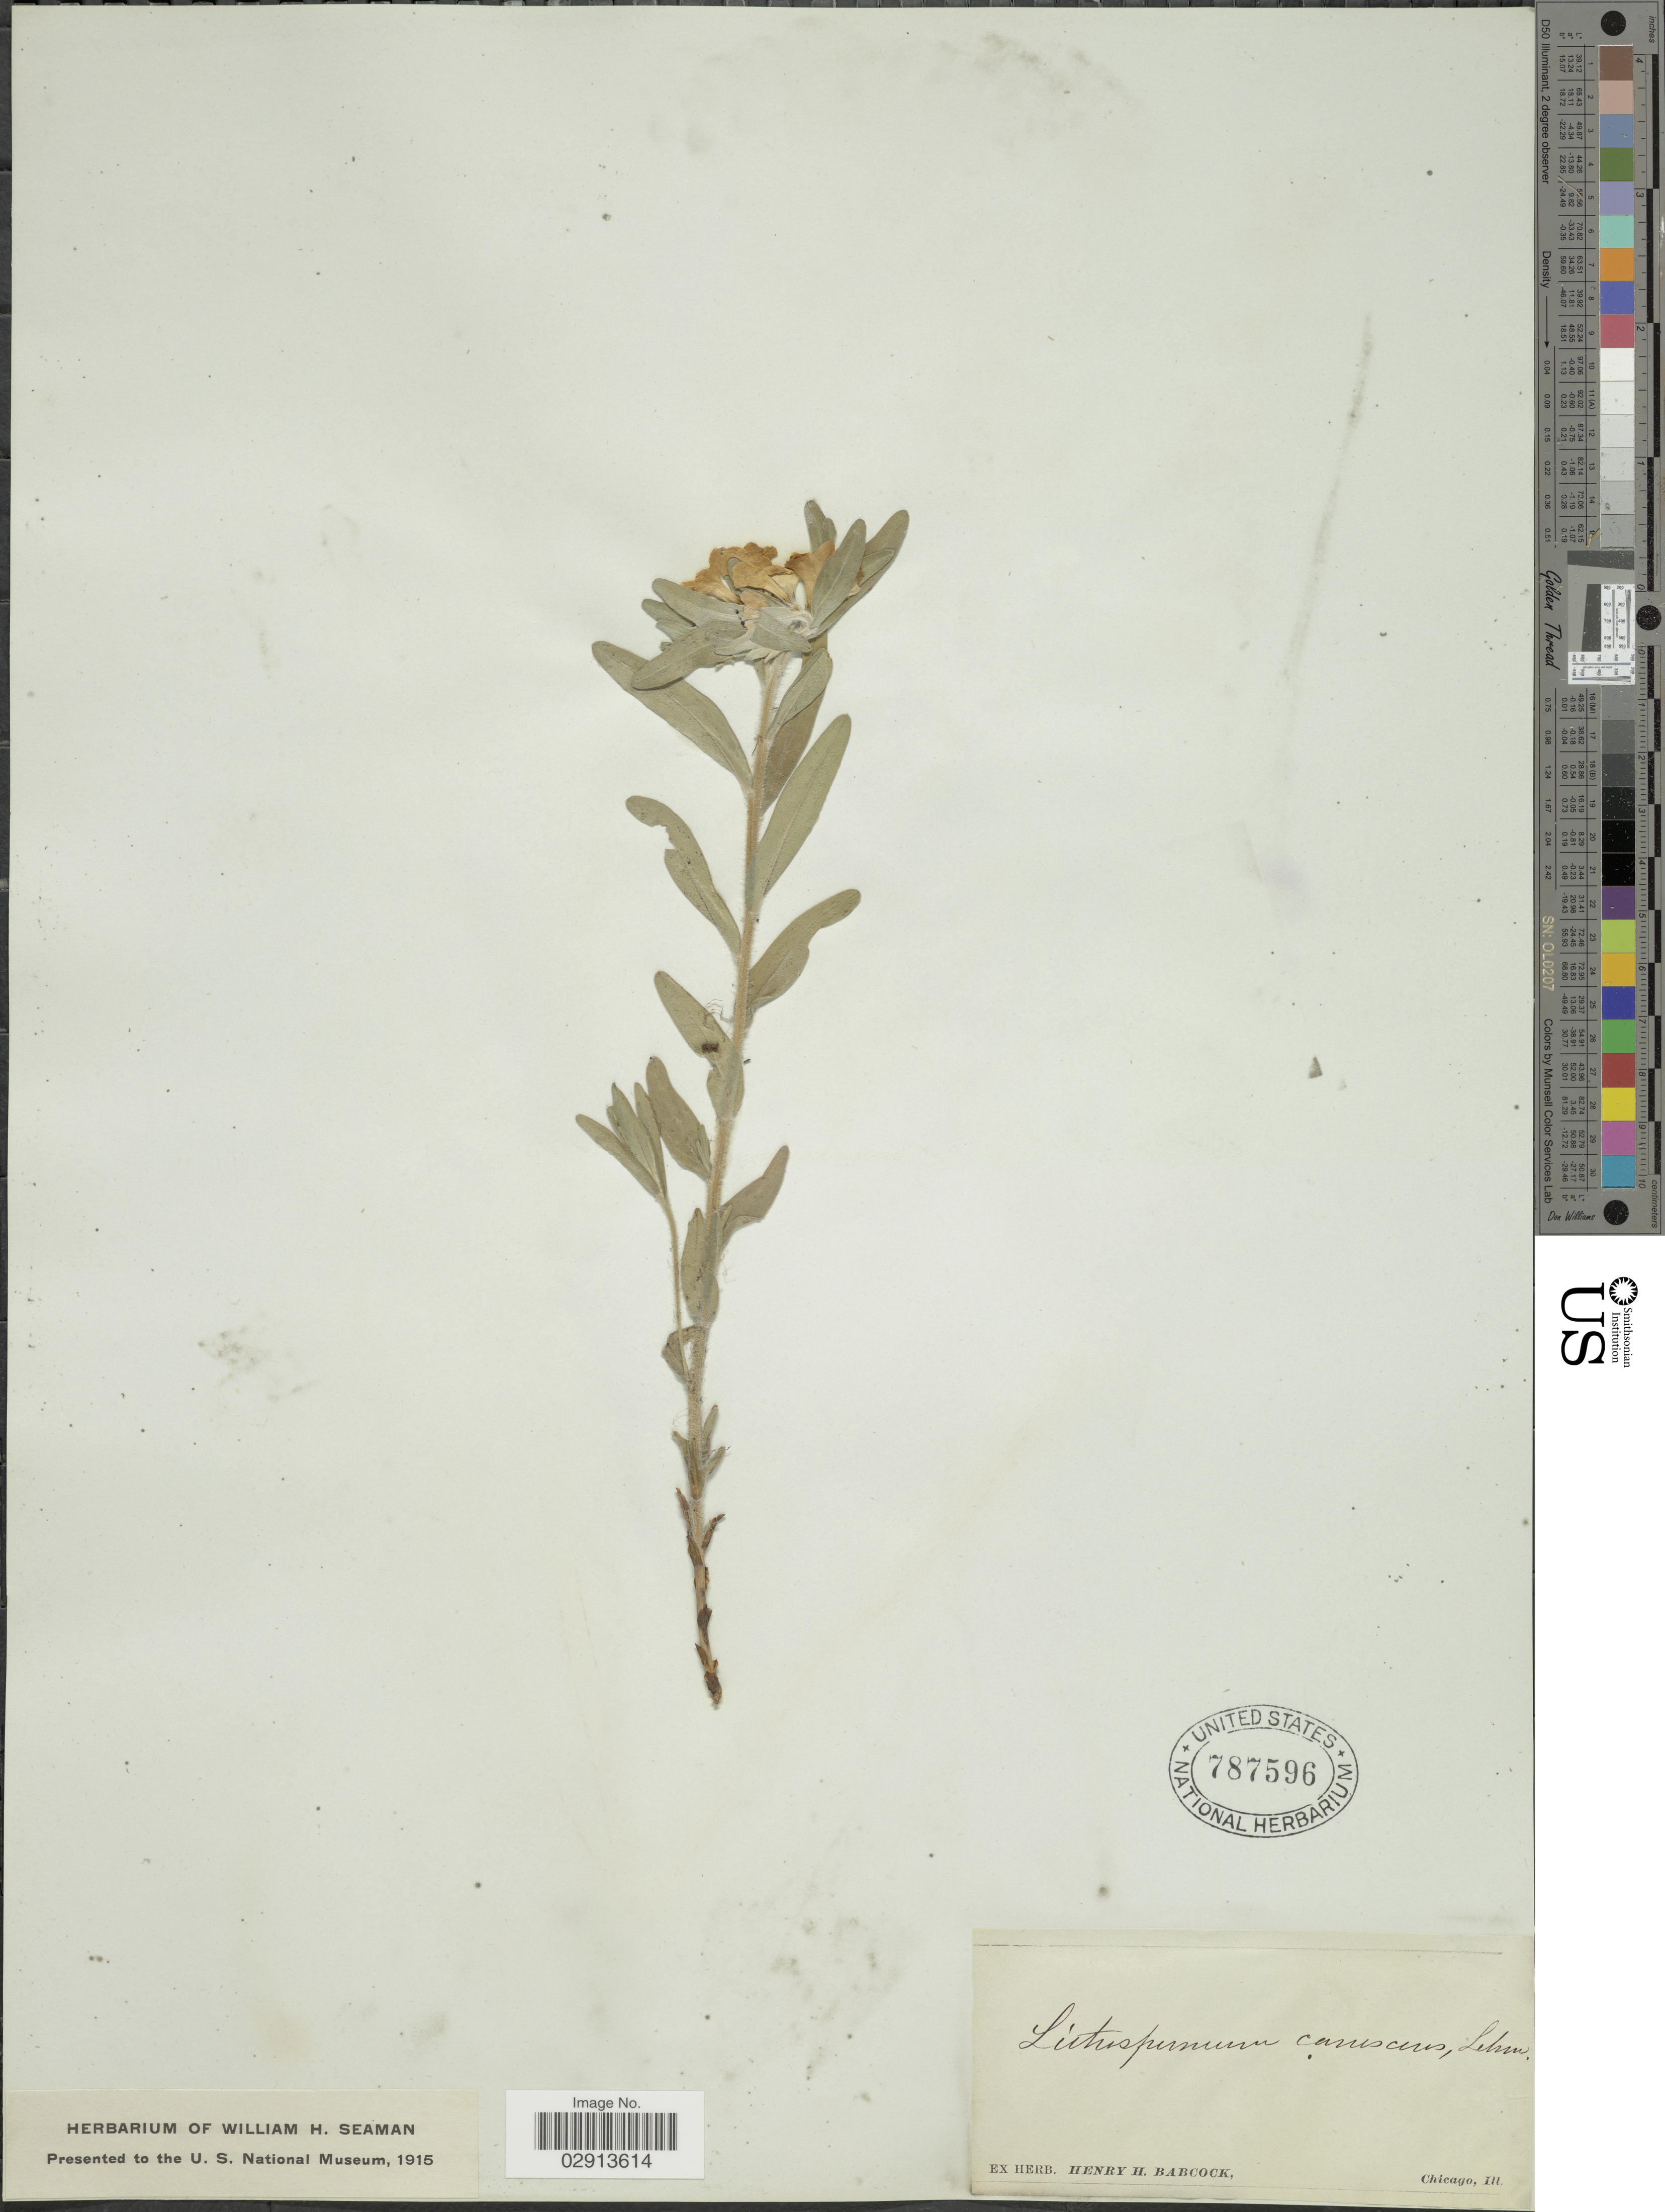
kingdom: Plantae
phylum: Tracheophyta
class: Magnoliopsida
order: Boraginales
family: Boraginaceae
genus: Lithospermum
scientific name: Lithospermum canescens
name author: (Michx.) Lehm.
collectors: ex herb. Henry Homes Babcock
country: United States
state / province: Illinois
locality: Chicago.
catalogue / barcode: US 787596